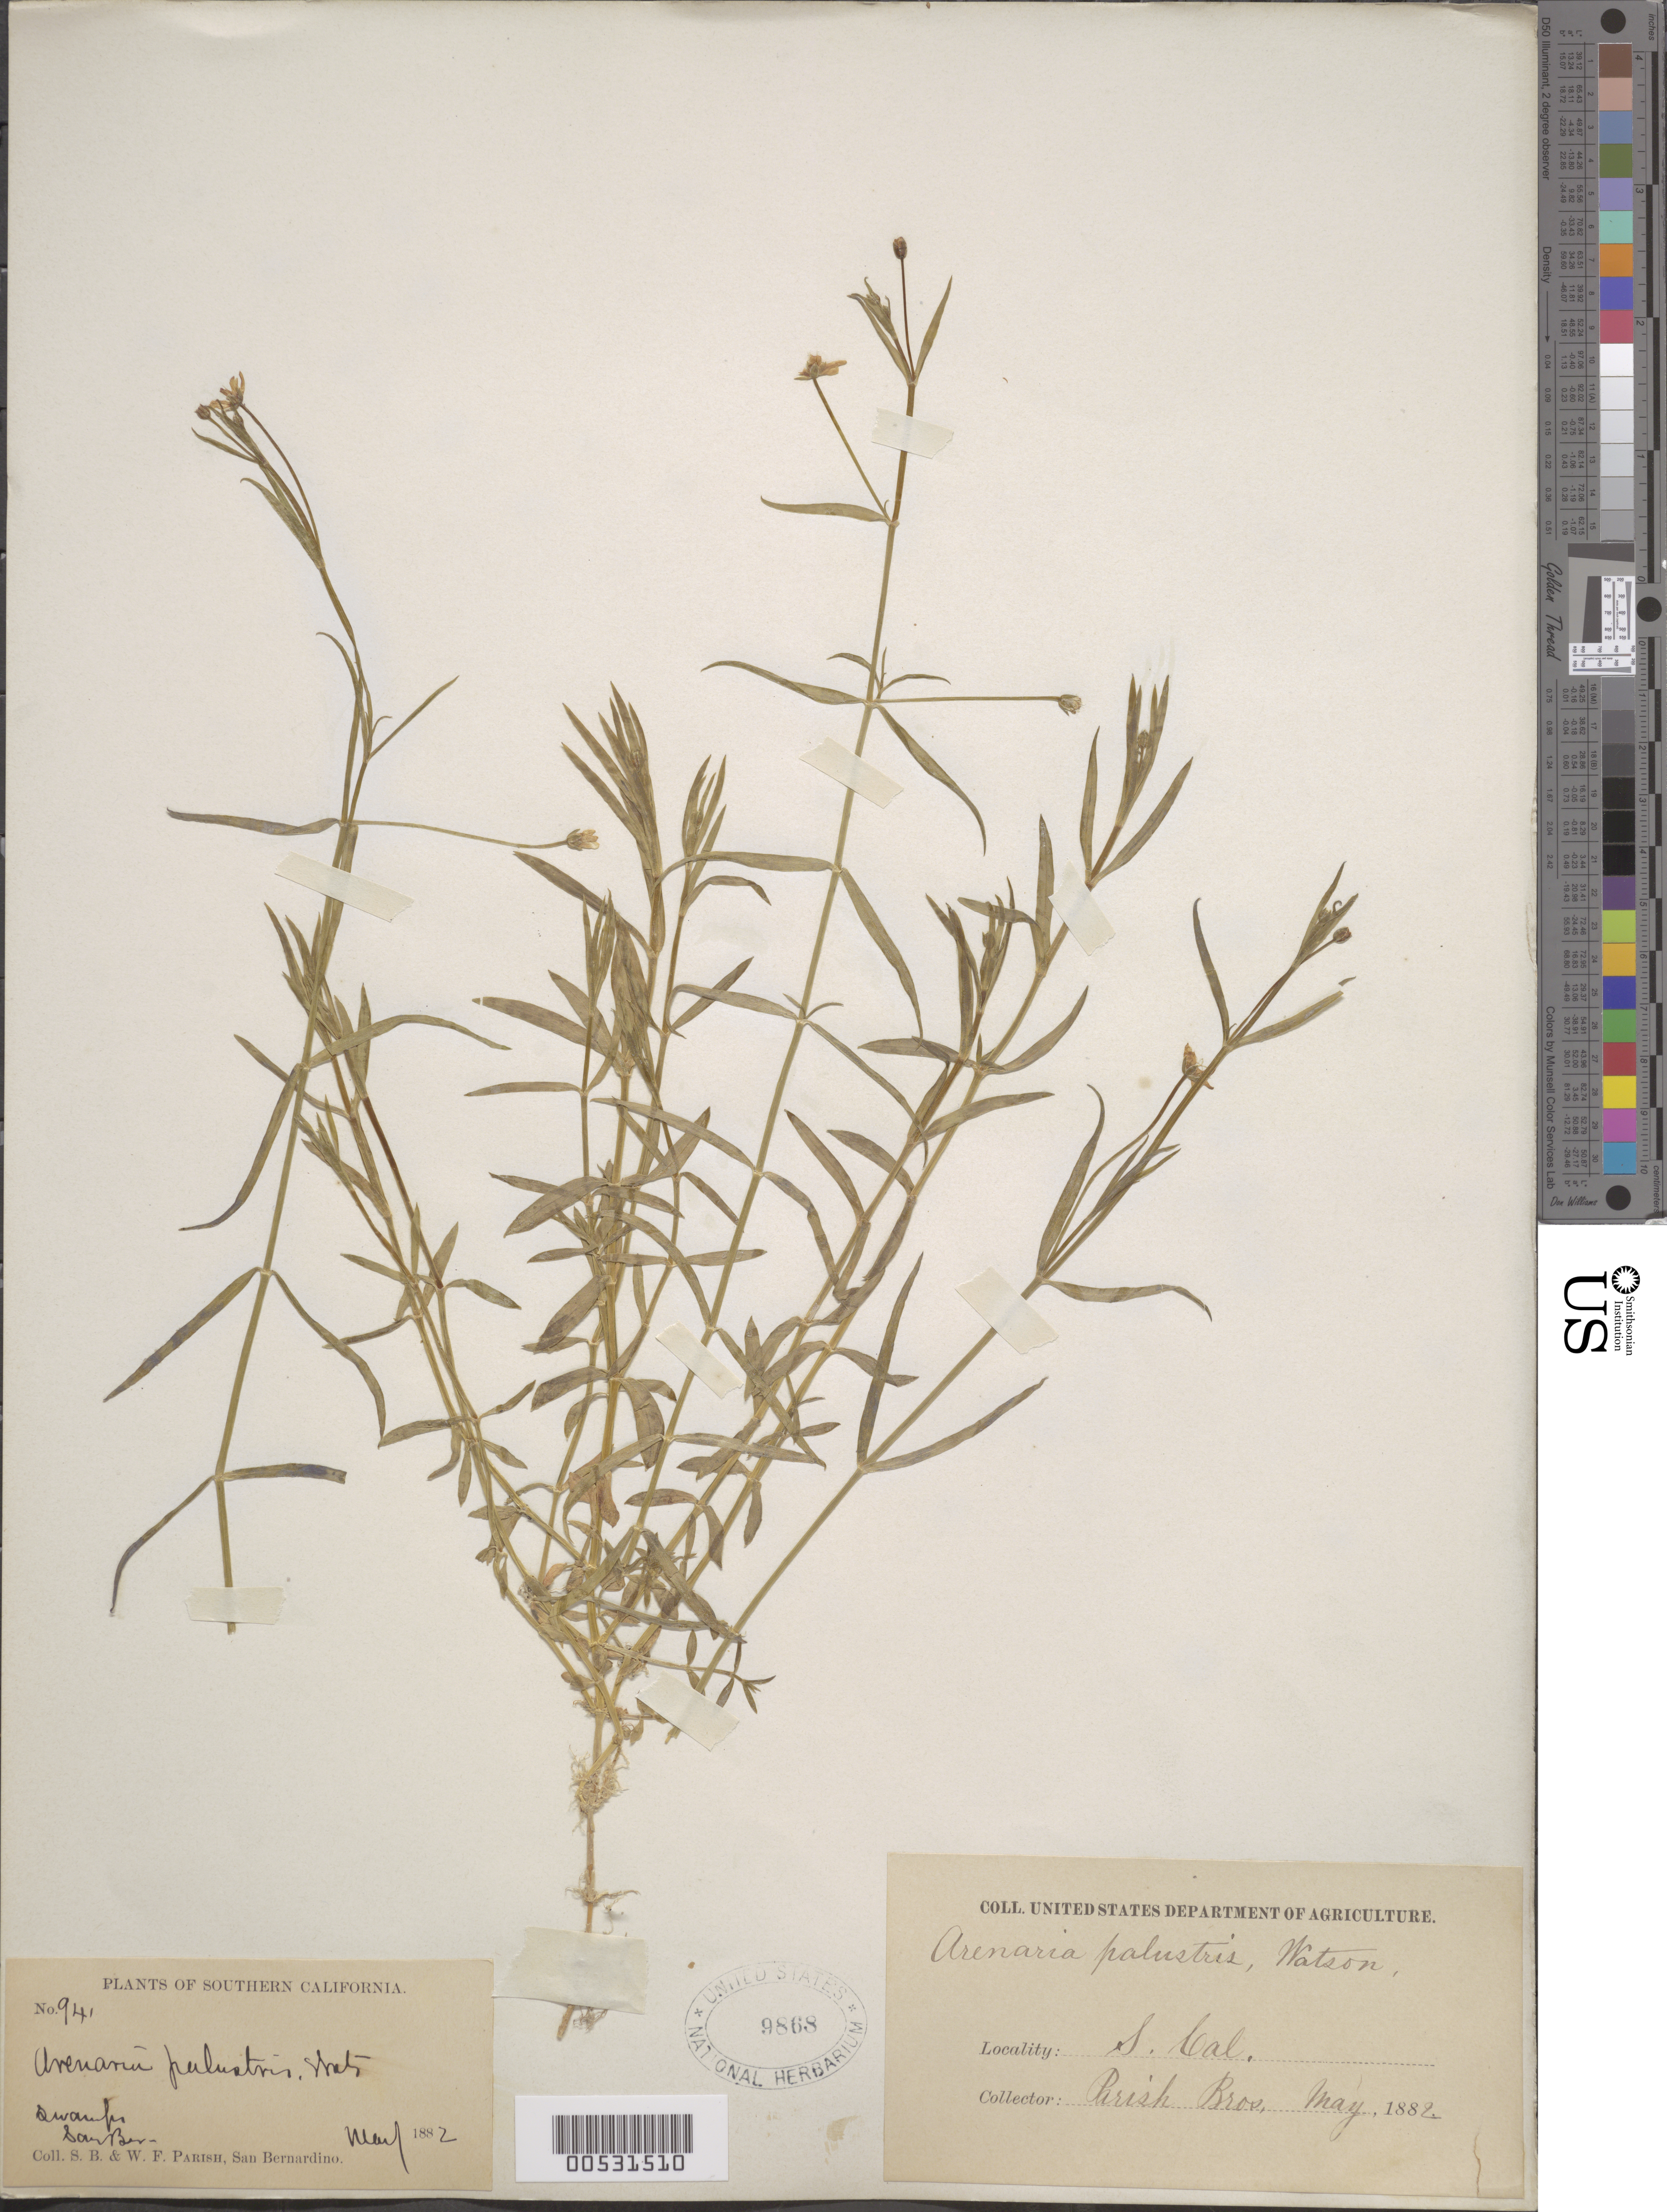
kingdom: Plantae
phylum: Tracheophyta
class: Magnoliopsida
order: Caryophyllales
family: Caryophyllaceae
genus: Arenaria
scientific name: Arenaria paludicola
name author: B.L. Rob.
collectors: S. B. Parish & W. F. Parish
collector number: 941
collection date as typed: May 1882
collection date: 1882-05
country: United States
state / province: California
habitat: swamps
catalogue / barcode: US 9868